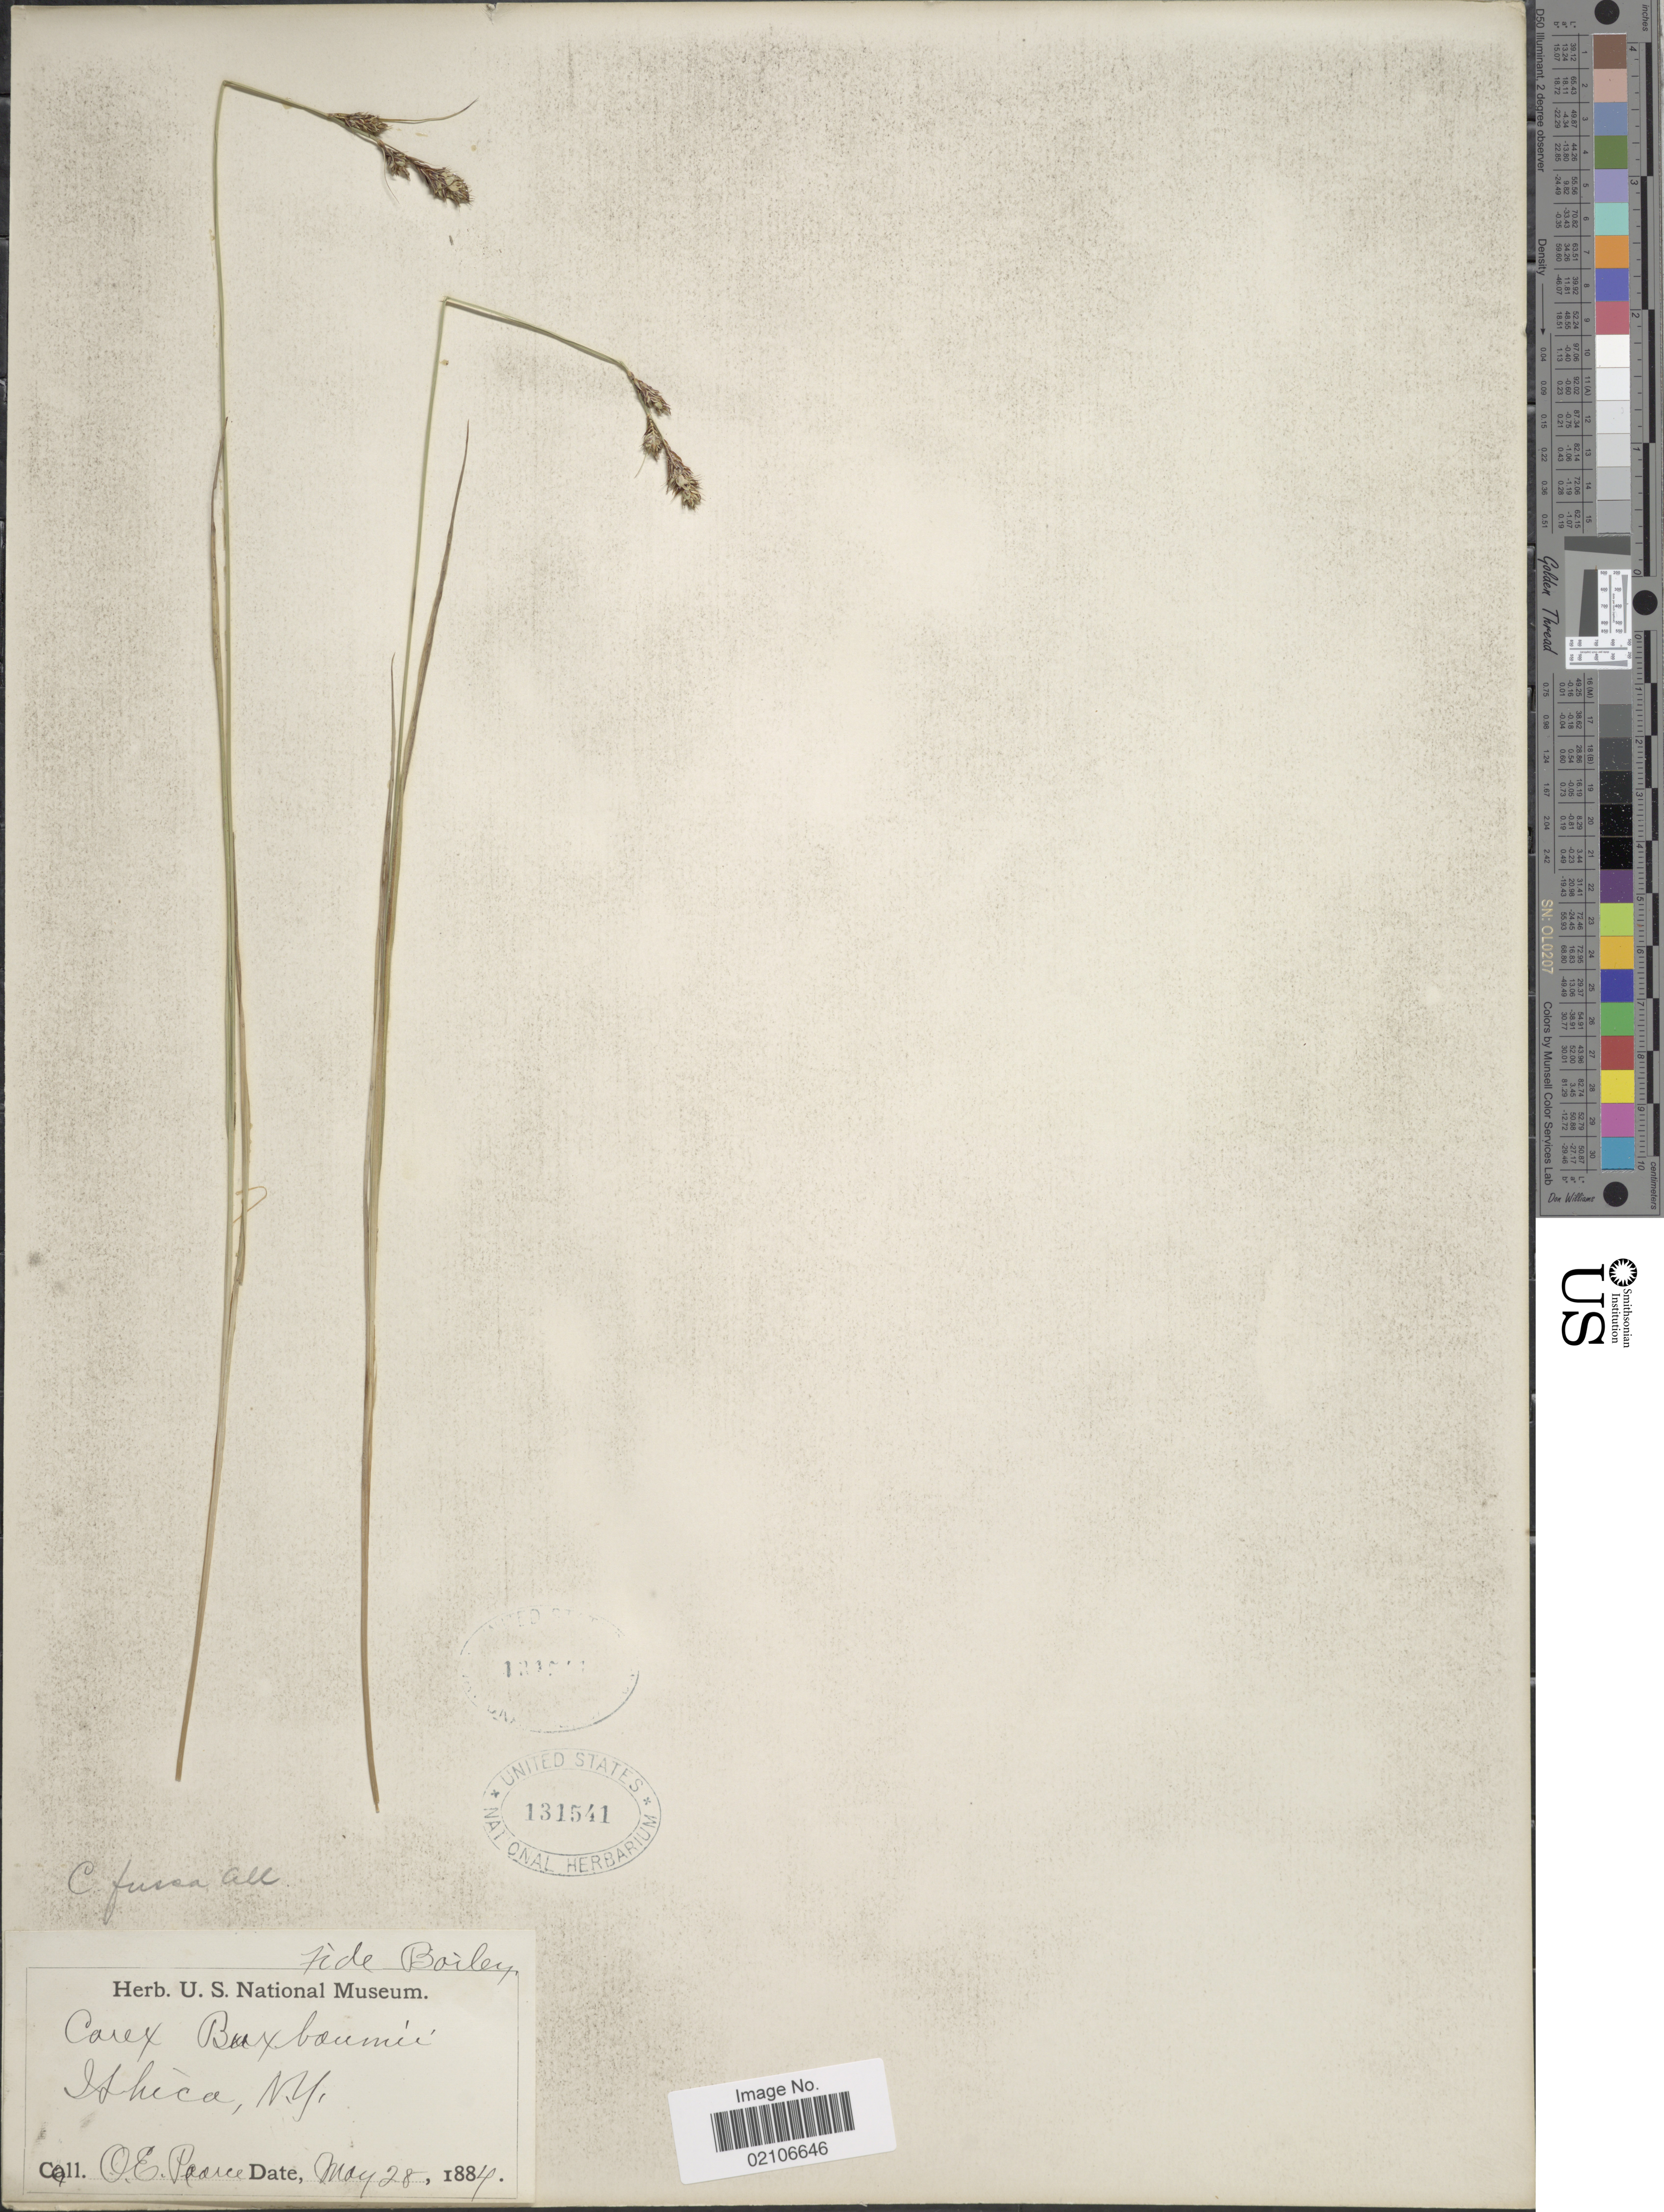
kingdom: Plantae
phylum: Tracheophyta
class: Liliopsida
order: Poales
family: Cyperaceae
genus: Carex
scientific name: Carex buxbaumii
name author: Wahlenb.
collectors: O. E. Pearce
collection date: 1884-05-28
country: United States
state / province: New York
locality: Ithaca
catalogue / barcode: US 131541